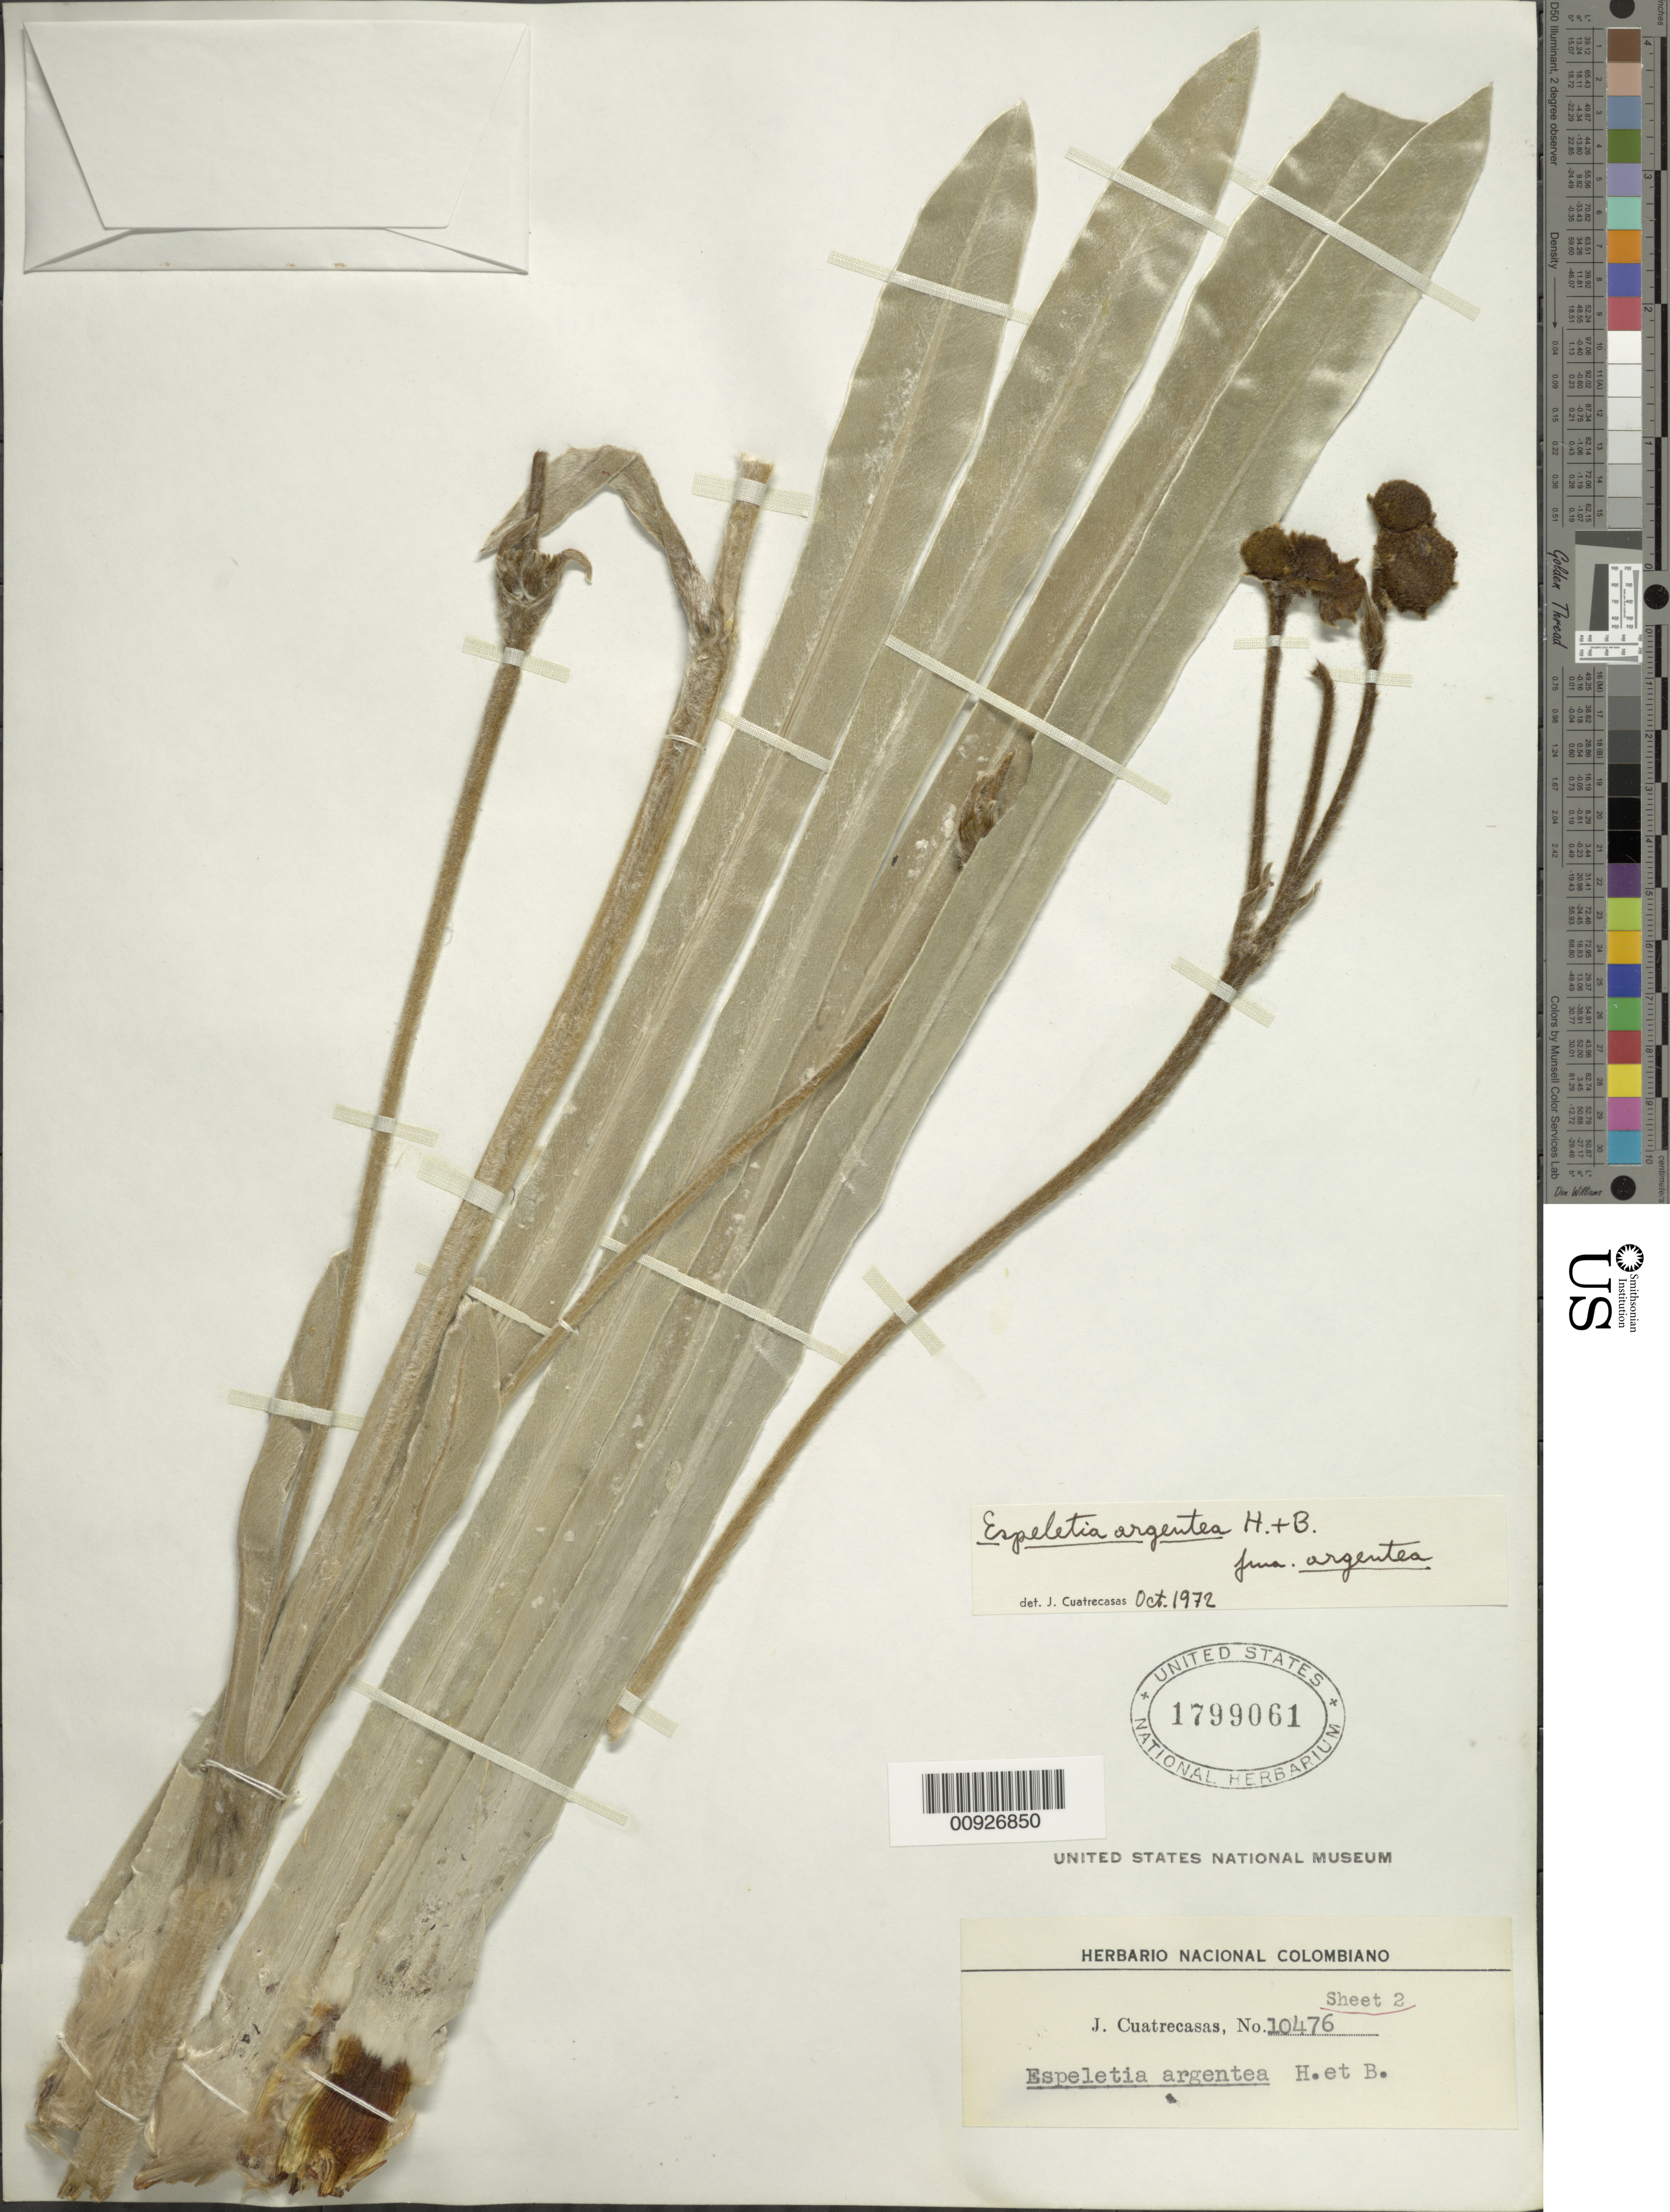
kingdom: Plantae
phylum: Tracheophyta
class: Magnoliopsida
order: Asterales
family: Asteraceae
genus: Espeletia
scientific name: Espeletia argentea f. argentea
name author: Humb. & Bonpl.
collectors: J. Cuatrecasas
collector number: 10476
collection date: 1940-09-15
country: Colombia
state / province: Cundinamarca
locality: P. de Cruz Verde.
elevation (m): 3400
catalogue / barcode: US 1799061